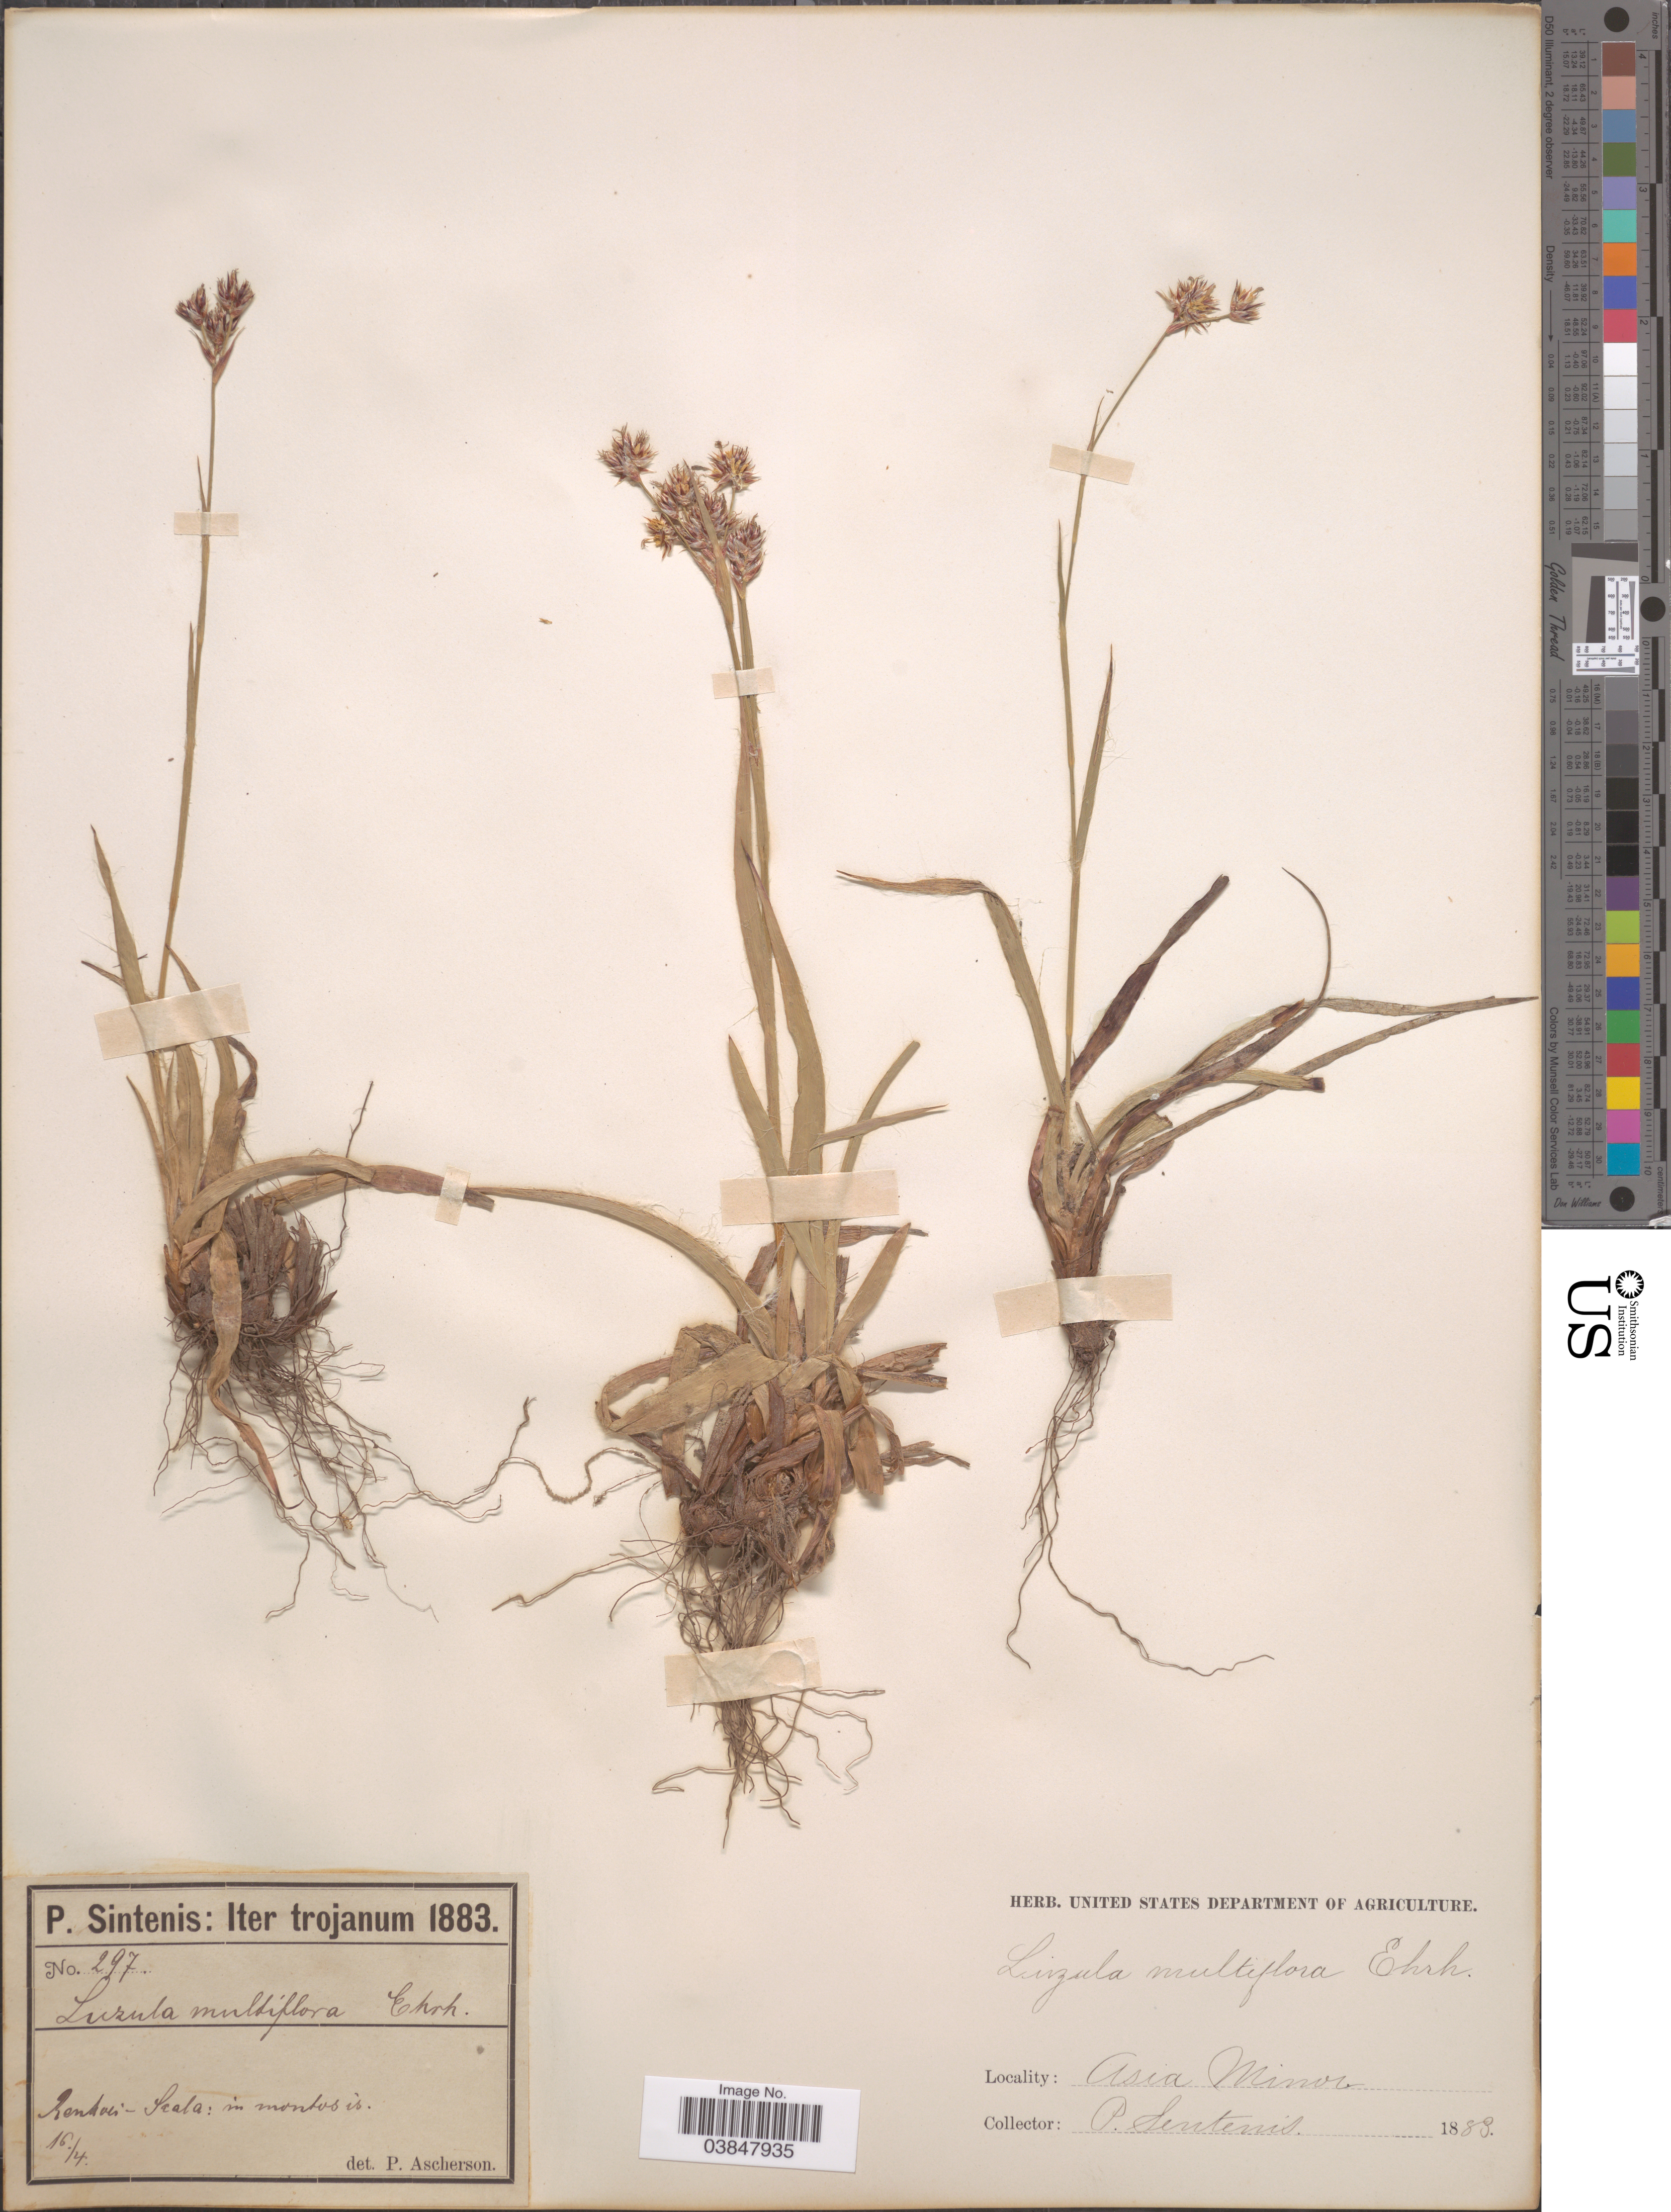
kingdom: Plantae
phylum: Tracheophyta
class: Liliopsida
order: Poales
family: Juncaceae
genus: Luzula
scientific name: Luzula multiflora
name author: (Ehrh.) Lej.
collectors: P. Sintenis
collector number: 297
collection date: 1883-04-16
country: Turkey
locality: Renkoei - Icala: in montosis. Asia Minor.